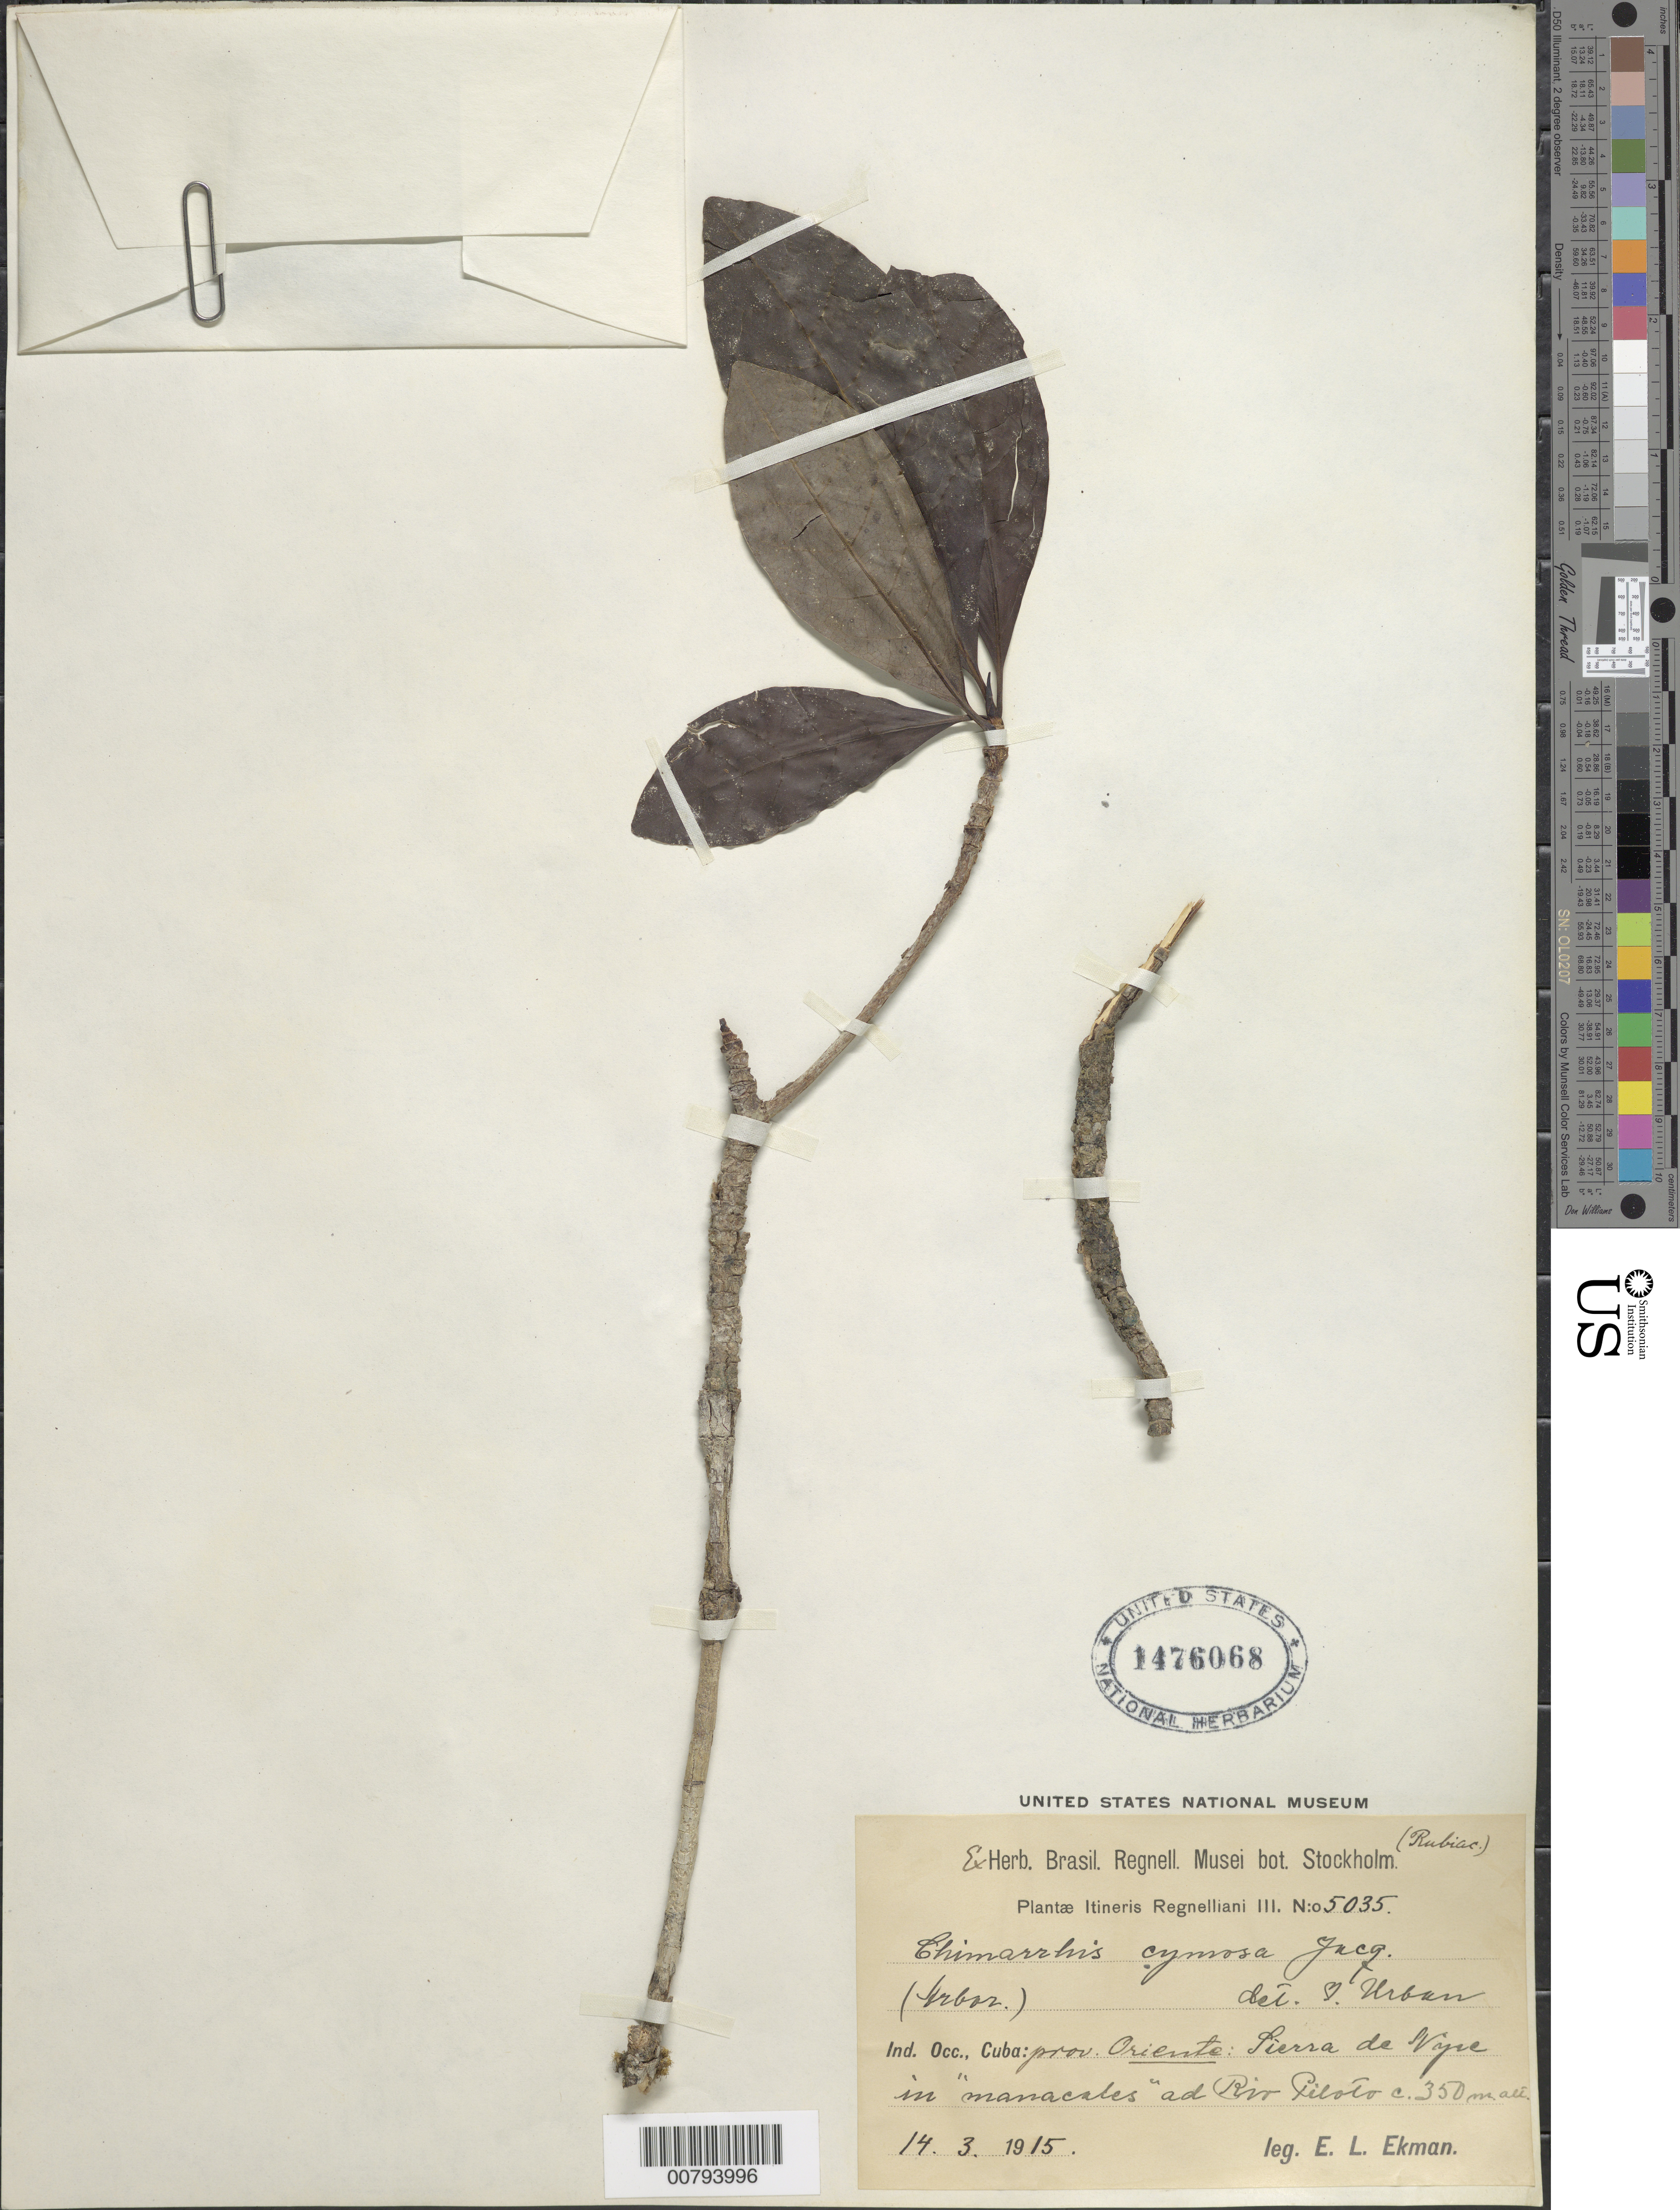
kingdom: Plantae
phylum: Tracheophyta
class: Magnoliopsida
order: Gentianales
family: Rubiaceae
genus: Chimarrhis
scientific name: Chimarrhis cymosa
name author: Jacq.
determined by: Urban, Ignatz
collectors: E. L. Ekman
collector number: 5035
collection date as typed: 14 Mar 1915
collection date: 1915-03-14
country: Cuba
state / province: Oriente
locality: Sierra de Nipe, ad River Pilato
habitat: In "manacales"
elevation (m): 350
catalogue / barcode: US 1476068